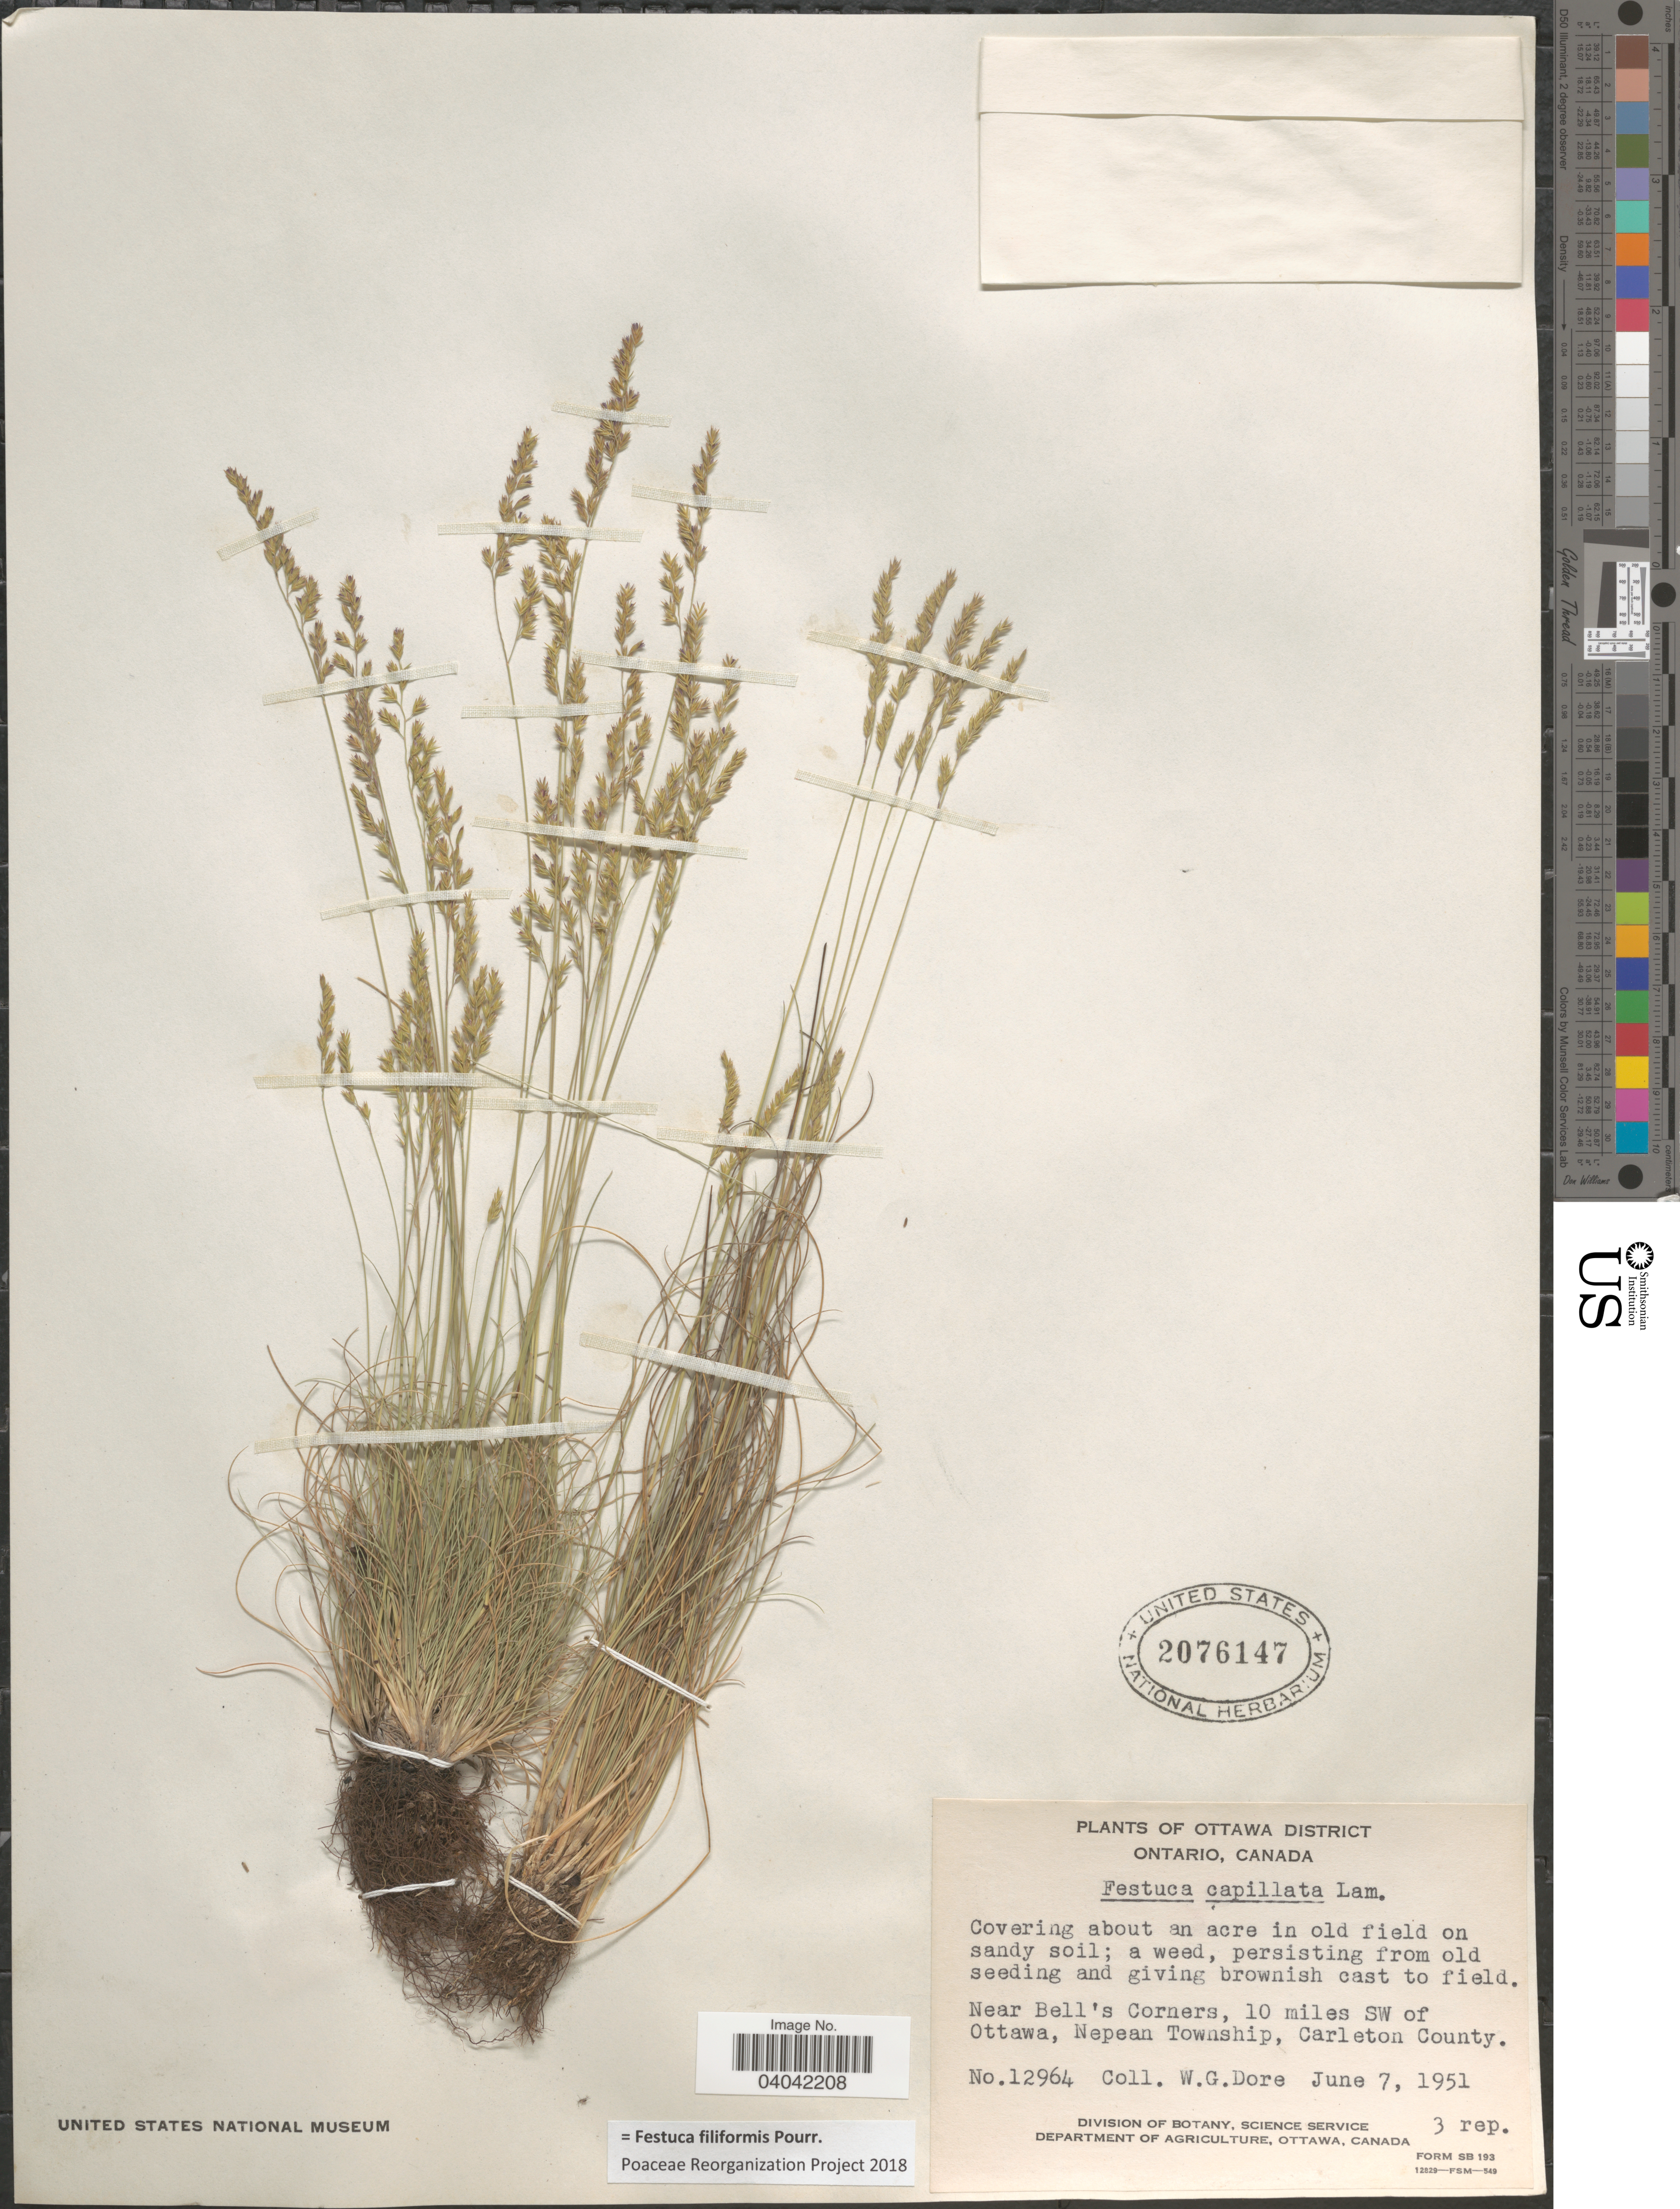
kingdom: Plantae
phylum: Tracheophyta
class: Liliopsida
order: Poales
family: Poaceae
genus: Festuca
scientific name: Festuca filiformis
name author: Pourr.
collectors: W. Dore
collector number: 12964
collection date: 1951-06-07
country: Canada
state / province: Ontario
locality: Ottawa District. Covering about an acre in old field on sandy soil. near Bell's Corners, 10 miles Sw of Ottawa, Nepean Township, Carleton County.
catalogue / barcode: US 2076147